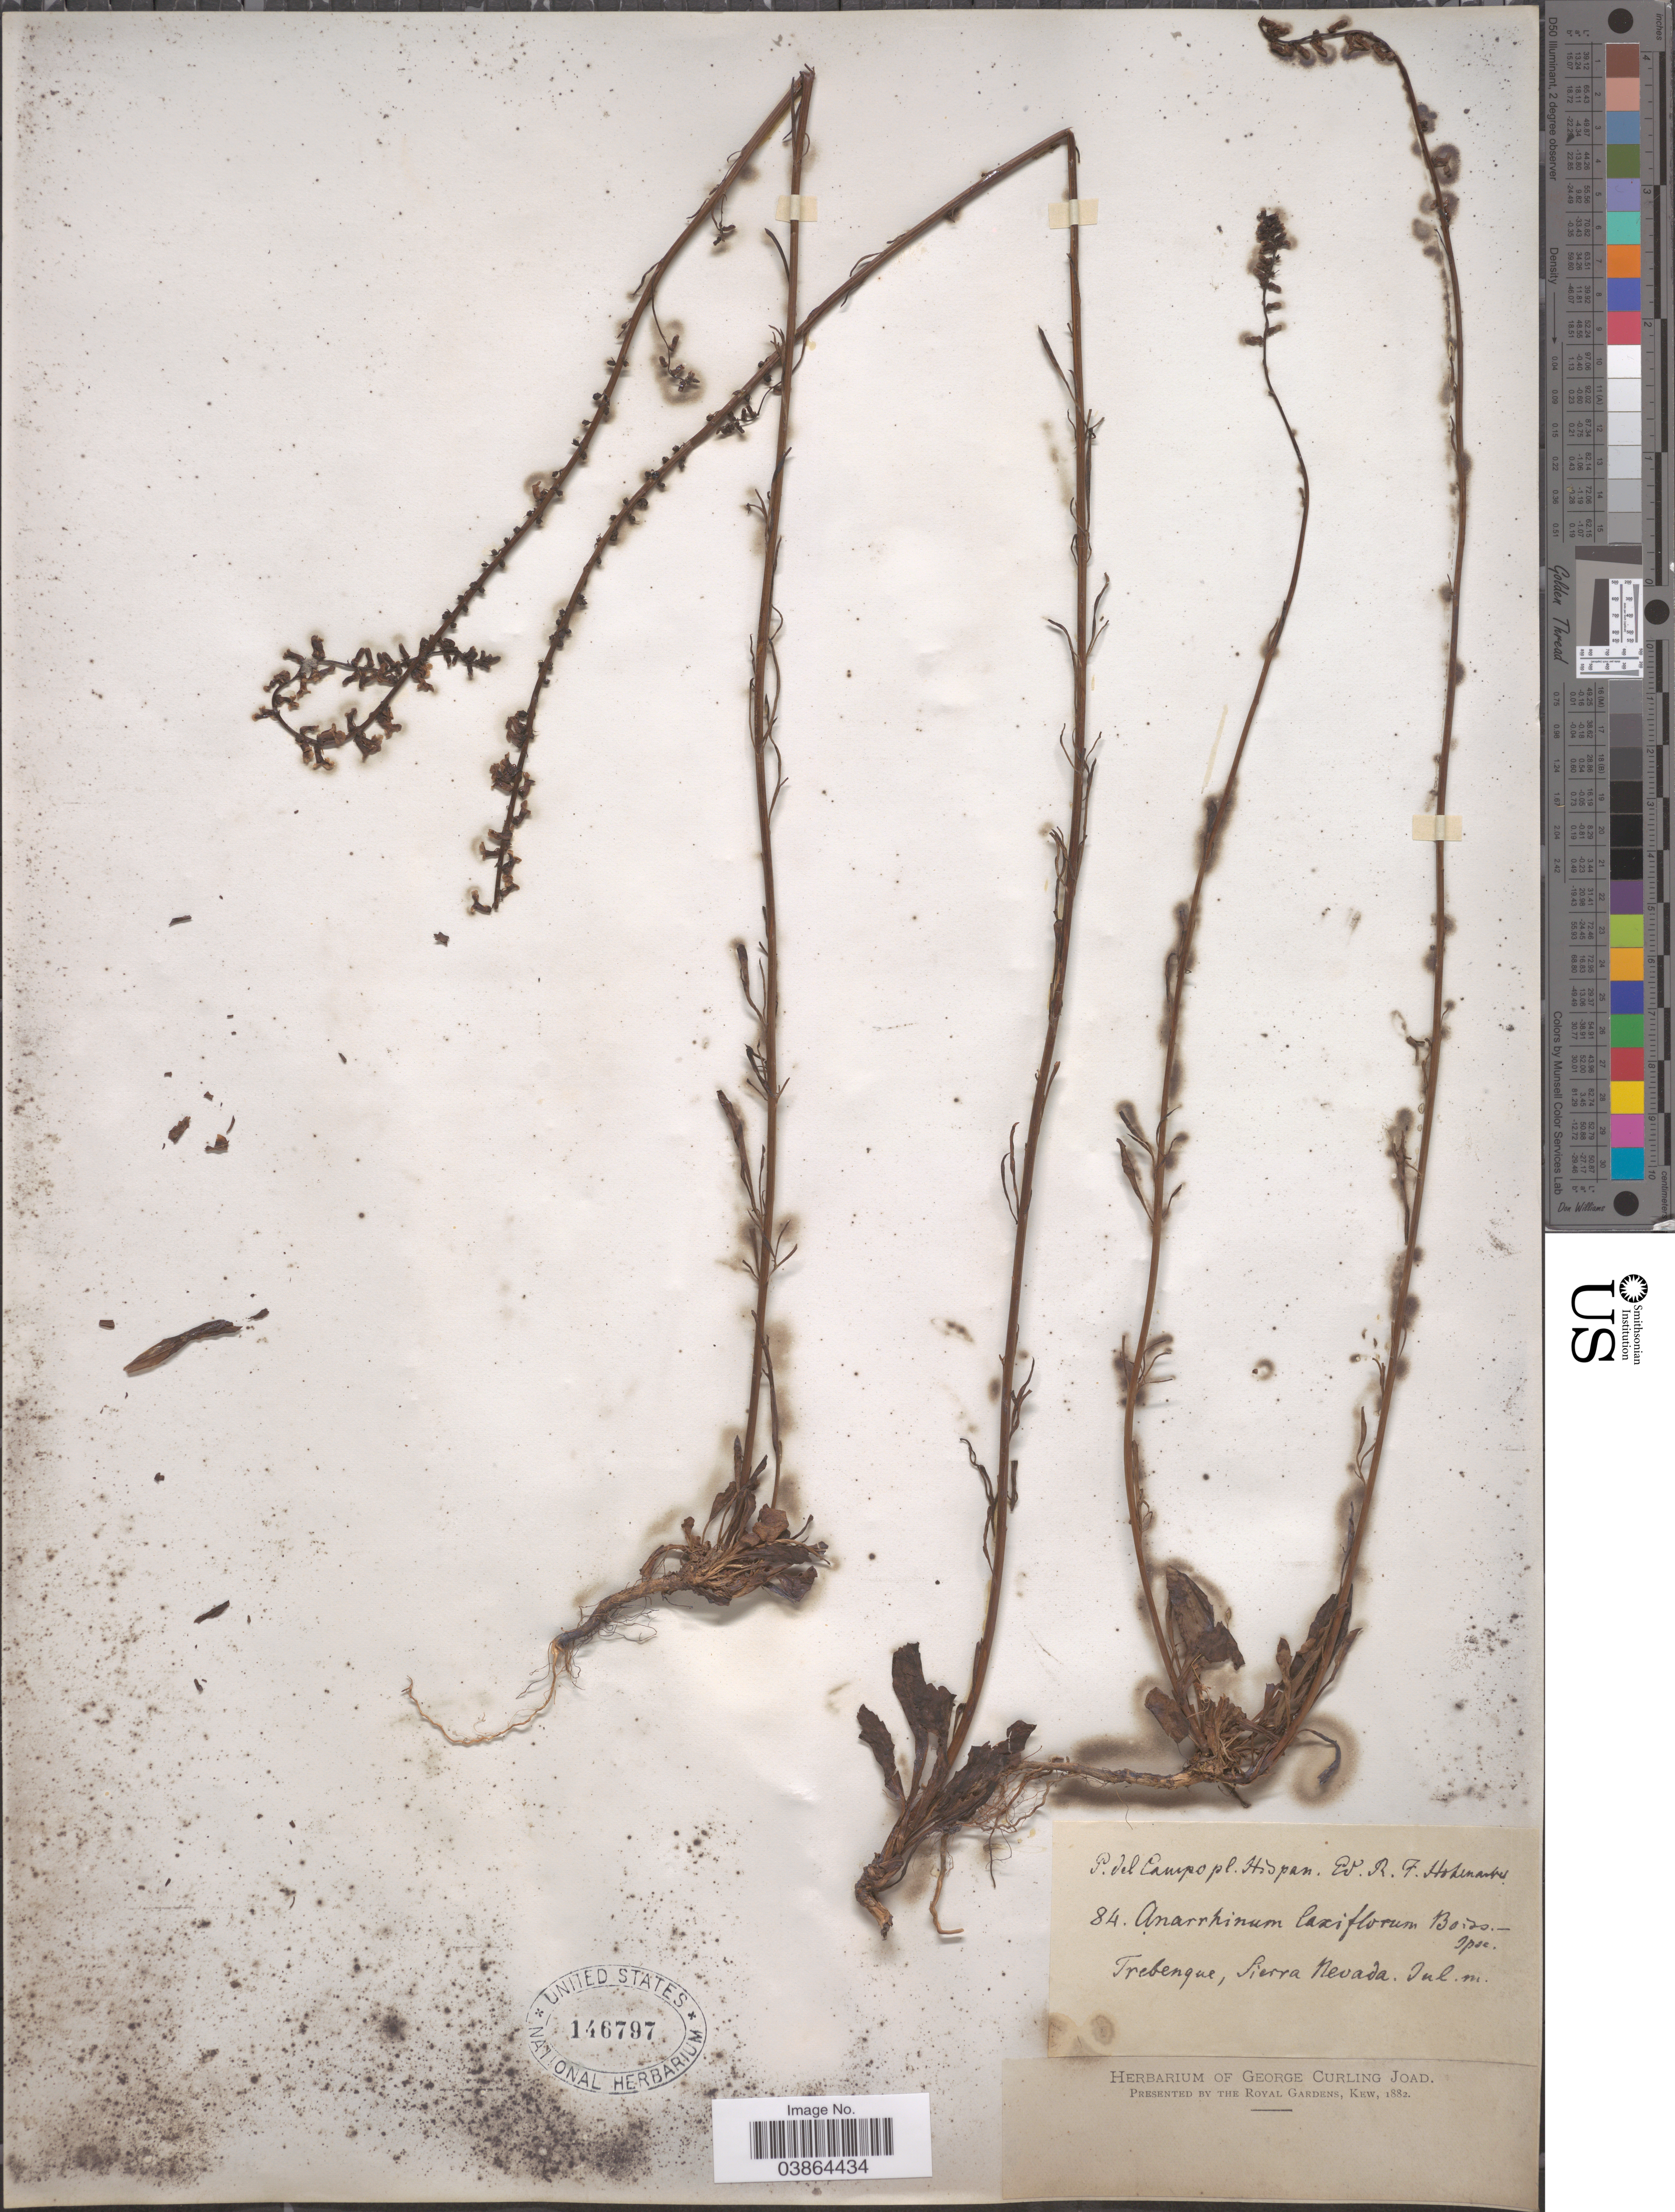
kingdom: Plantae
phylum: Tracheophyta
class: Magnoliopsida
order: Lamiales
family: Plantaginaceae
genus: Anarrhinum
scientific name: Anarrhinum laxiflorum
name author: Boiss.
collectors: R. F. Hohenacker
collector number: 84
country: Spain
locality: Trebenque, Sierra Nevada.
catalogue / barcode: US 146797